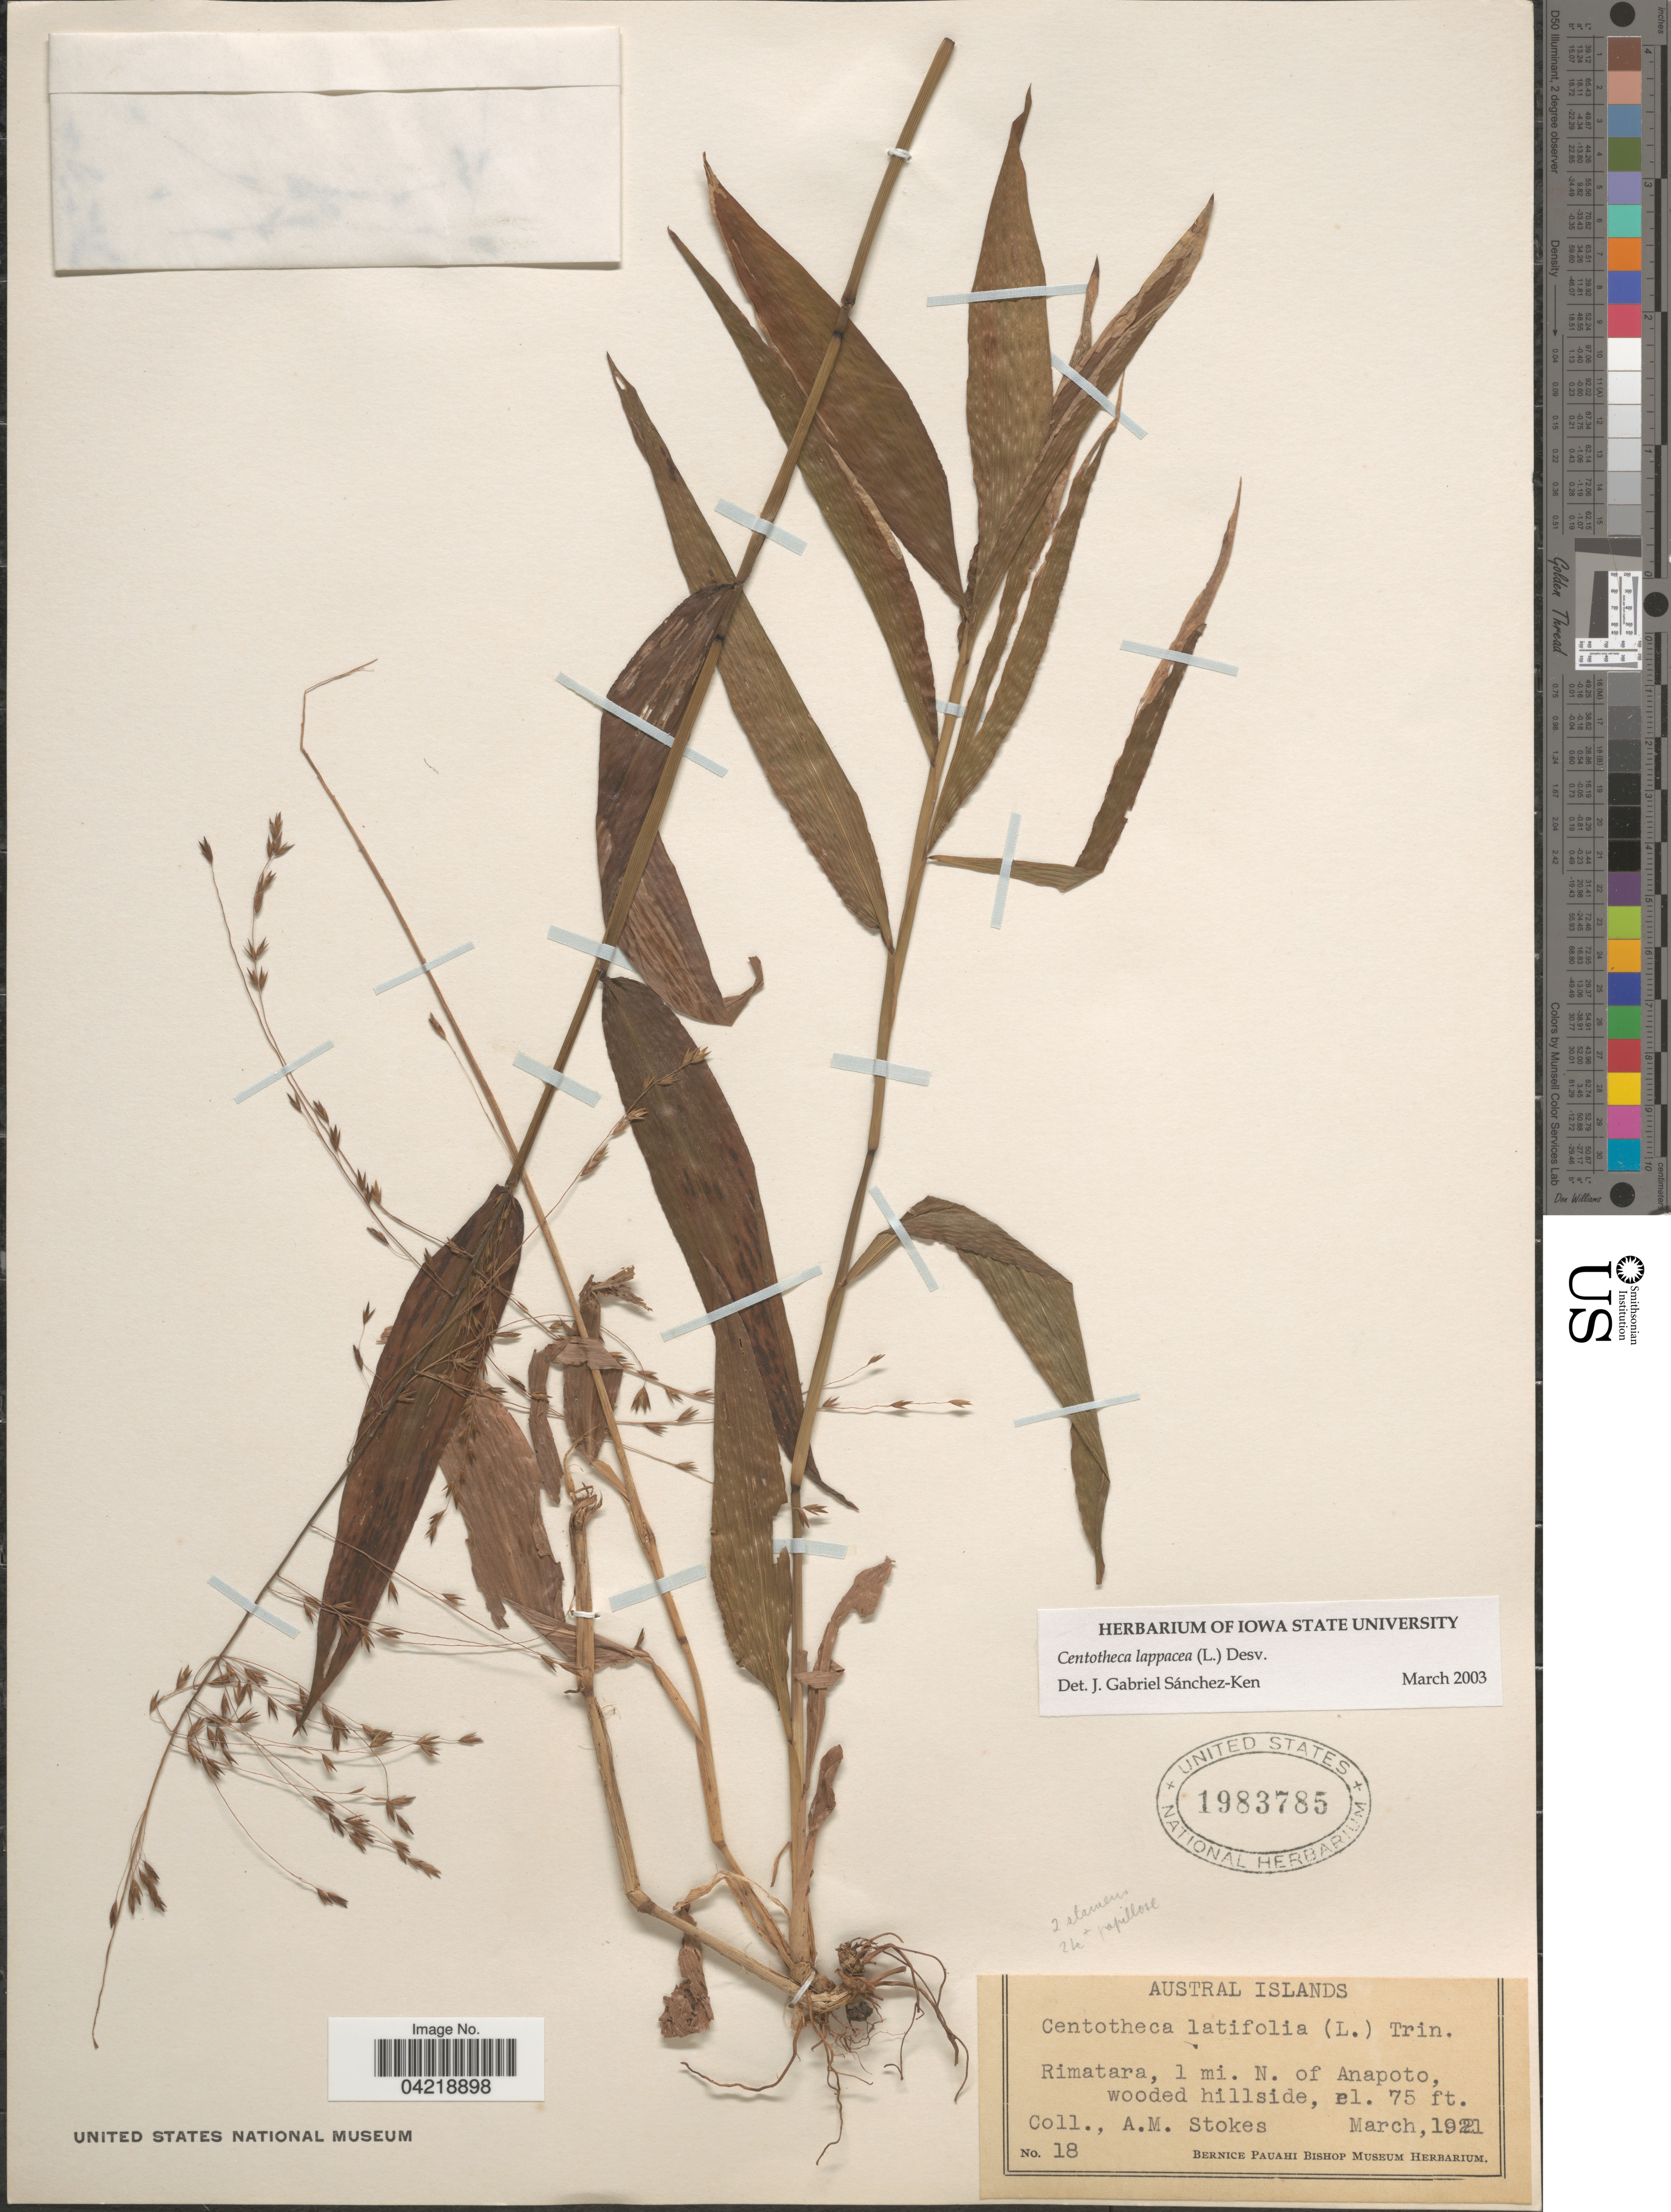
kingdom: Plantae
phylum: Tracheophyta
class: Liliopsida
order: Poales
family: Poaceae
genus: Centotheca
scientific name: Centotheca lappacea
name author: (L.) Desv.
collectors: A. M. Stokes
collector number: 18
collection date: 1921-03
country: French Polynesia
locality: Austral Islands. Rimitara, 1 mi. N. of Anapoto, wooded hillsides.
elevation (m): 23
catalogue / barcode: US 1983785